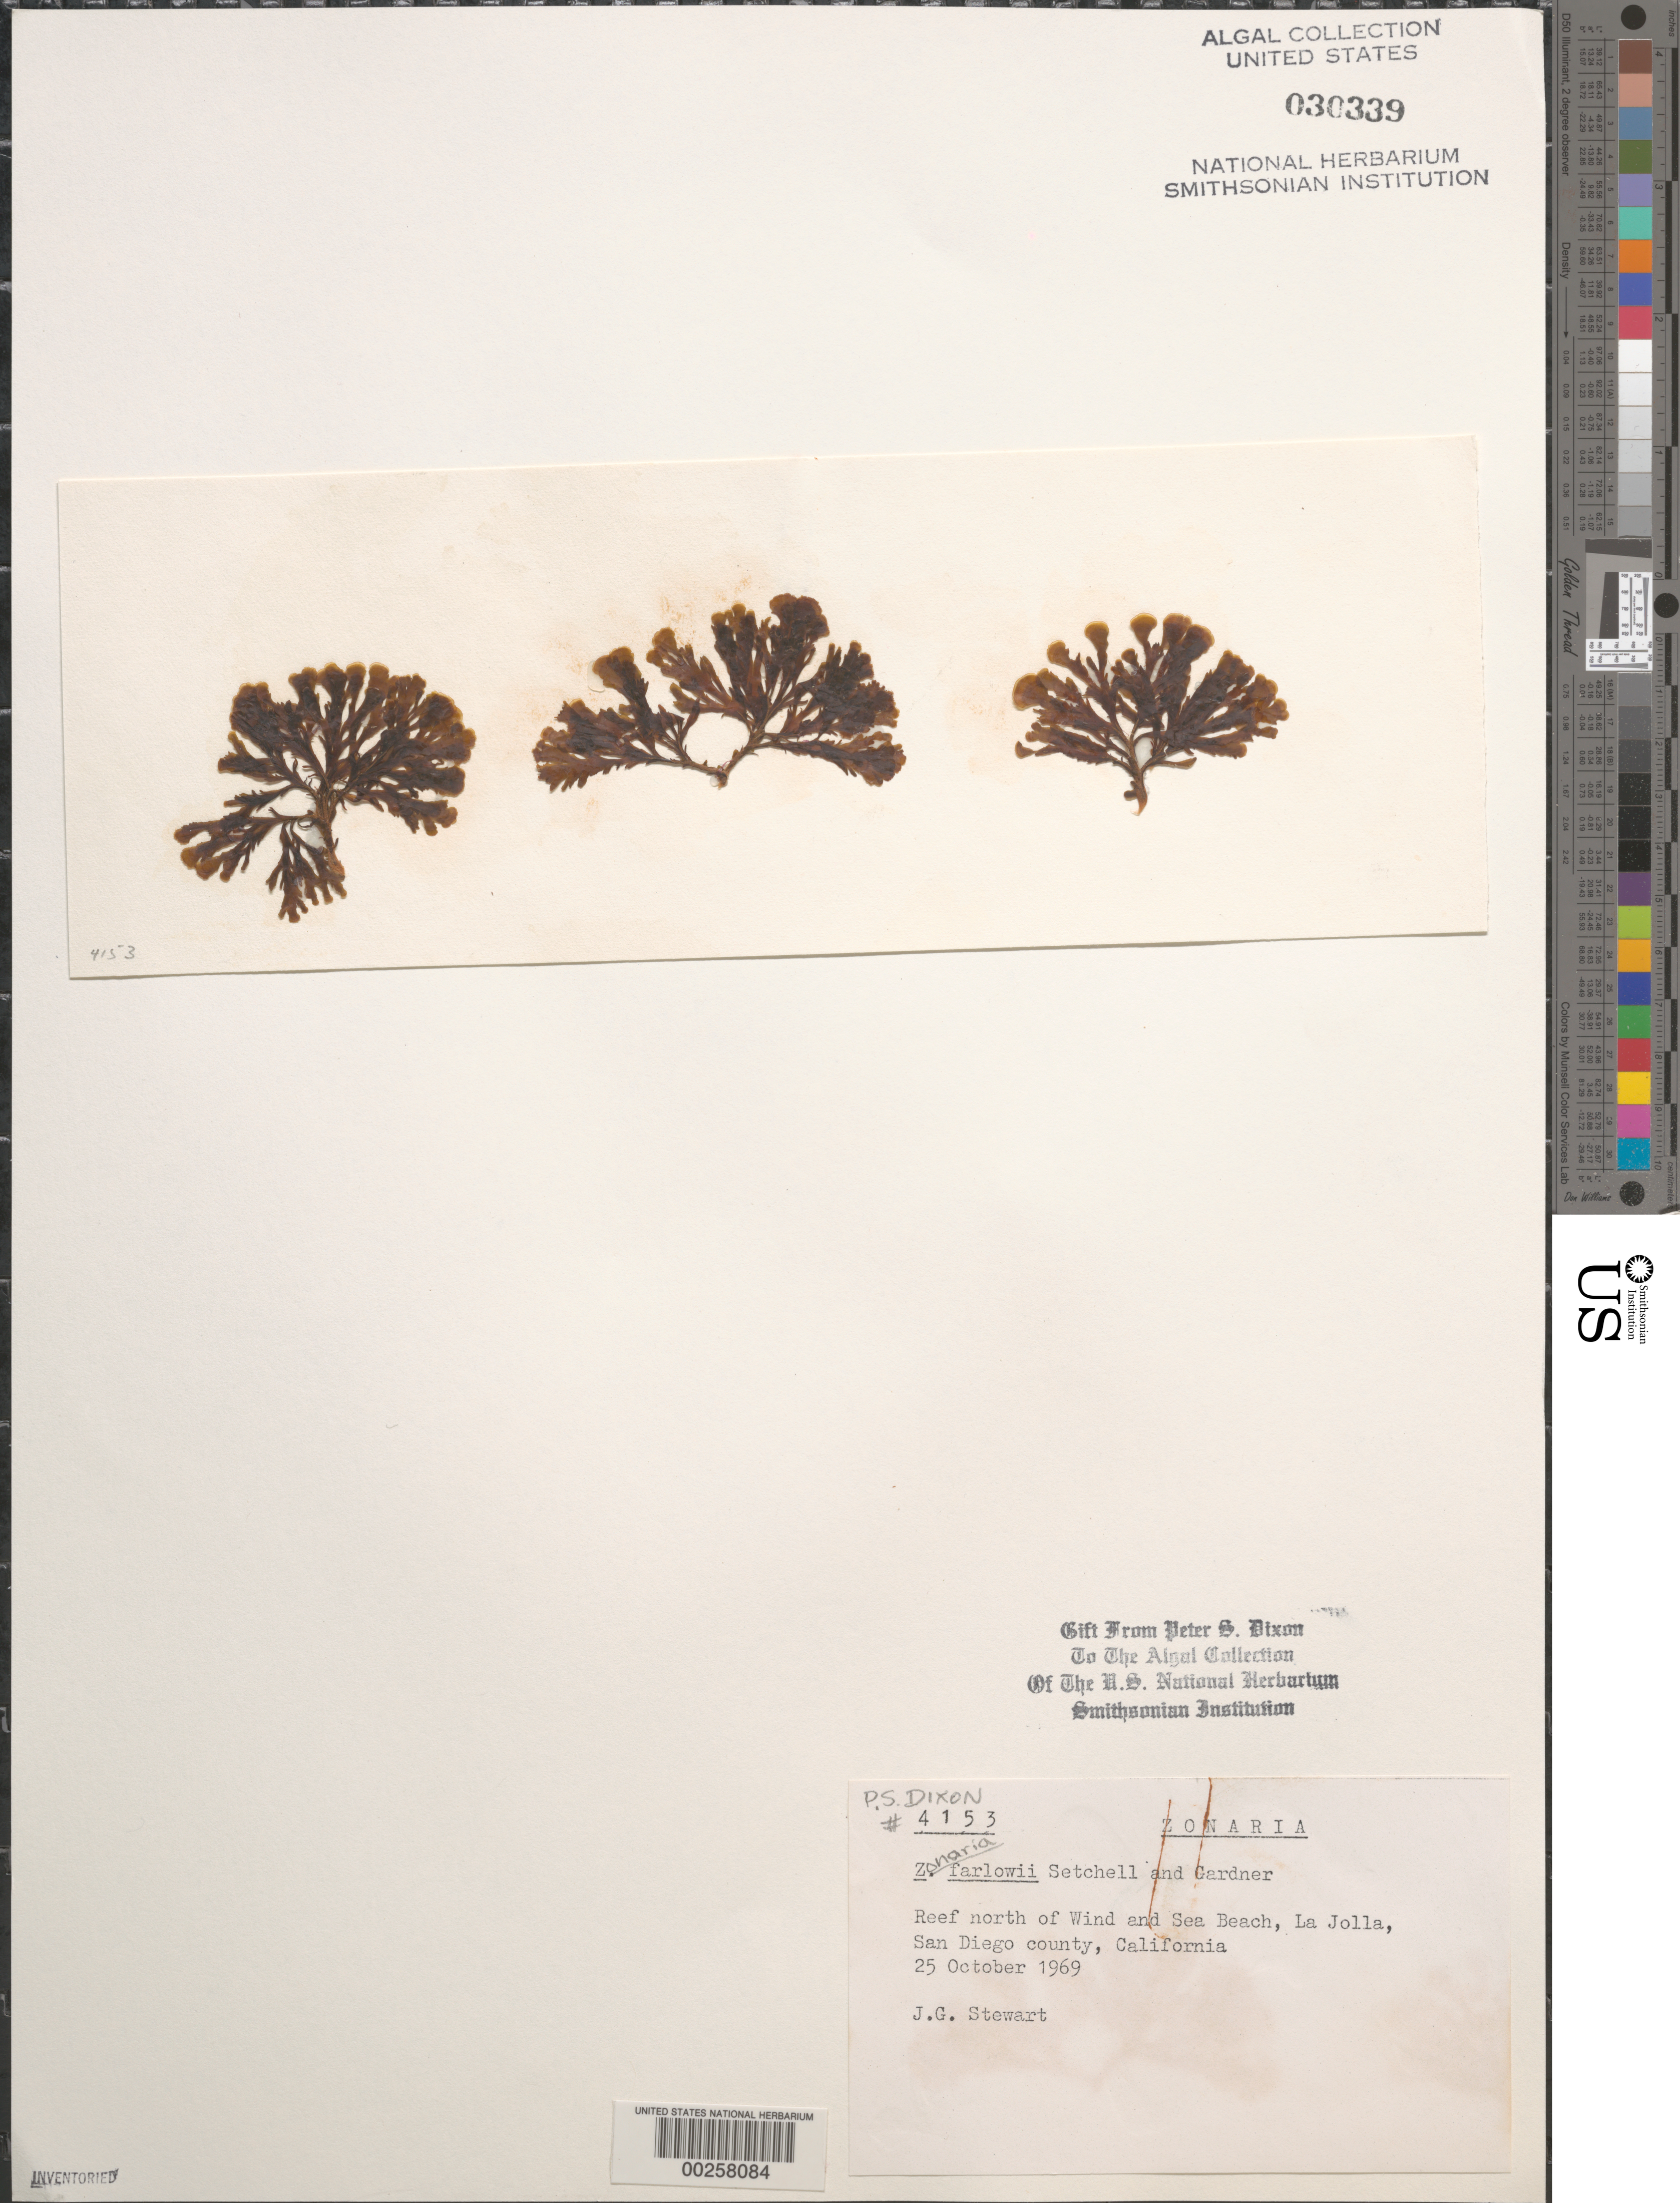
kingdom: Chromista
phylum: Ochrophyta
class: Phaeophyceae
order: Dictyotales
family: Dictyotaceae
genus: Zonaria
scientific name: Zonaria farlowii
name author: Setch. & N.L. Gardner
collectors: J. Stewart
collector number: PSD 4153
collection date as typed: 25 Oct 1969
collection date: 1969-10-25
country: United States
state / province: California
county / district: San Diego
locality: La Jolla, north of Wind and Sea Beach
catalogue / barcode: US 30339